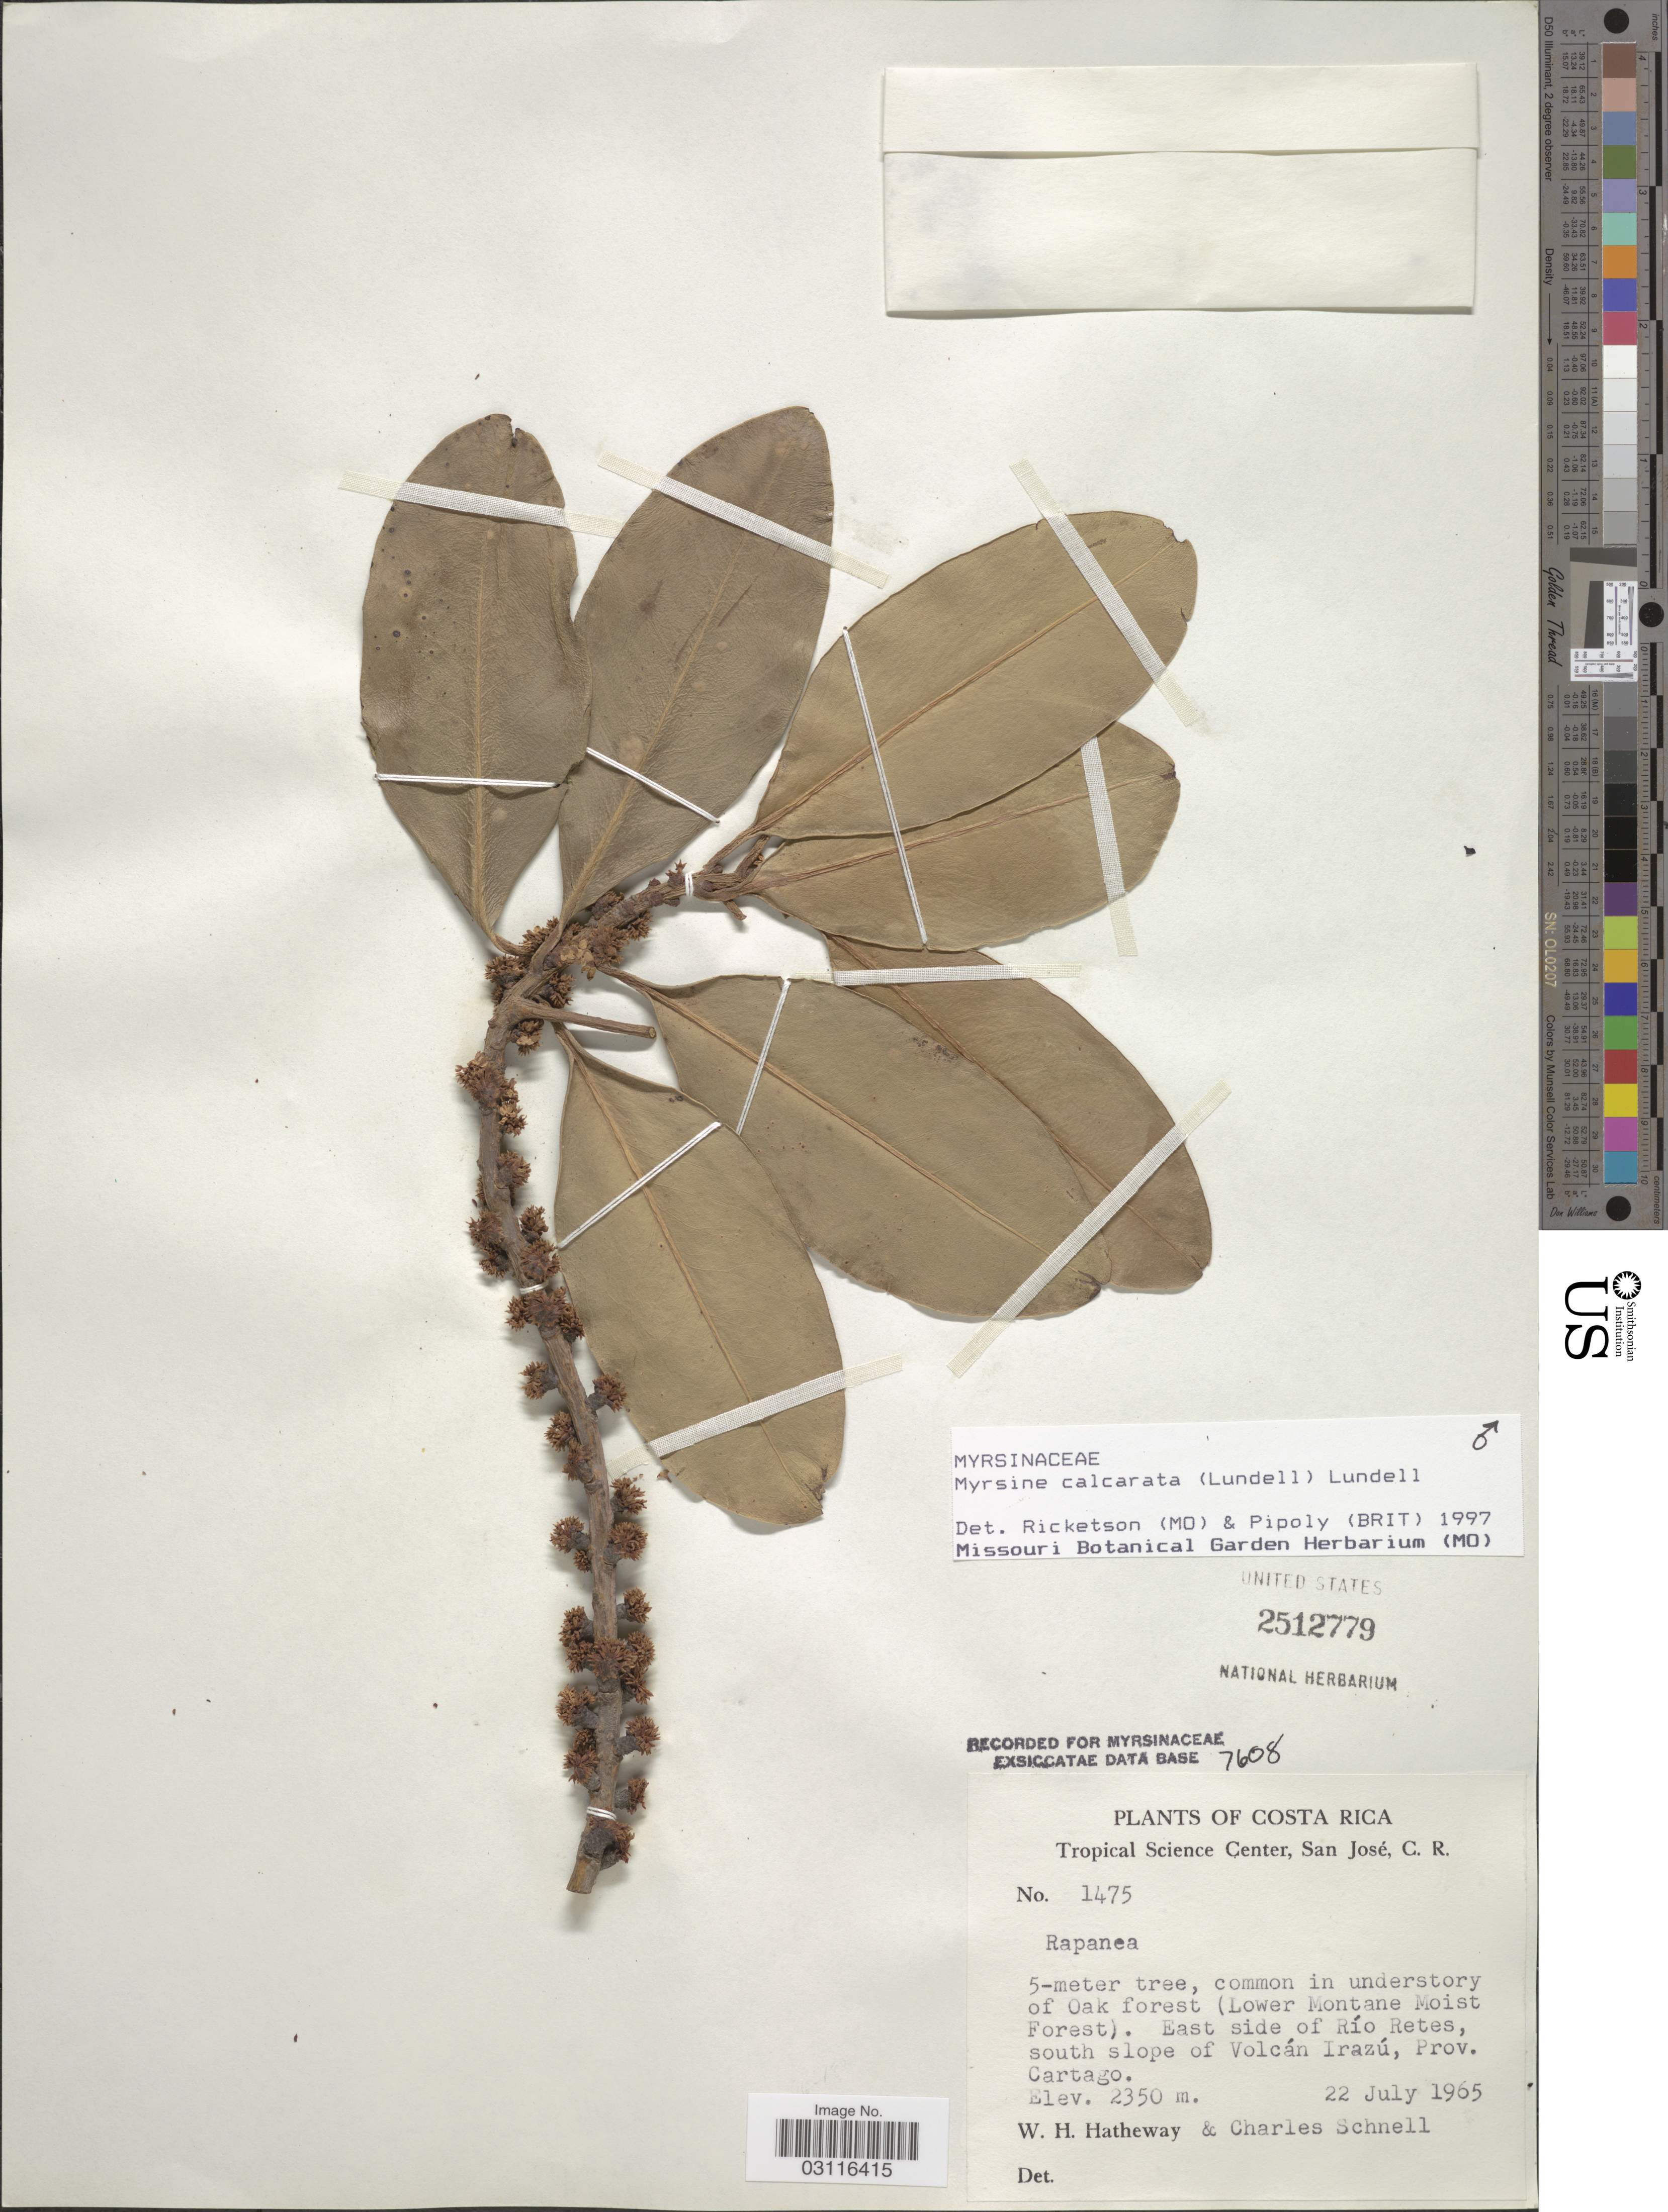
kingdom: Plantae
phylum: Tracheophyta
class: Magnoliopsida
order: Ericales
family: Primulaceae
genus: Myrsine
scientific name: Myrsine calcarata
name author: (Lundell) Ricketson & Pipoly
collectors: W. H. Hatheway & C. Schnell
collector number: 1475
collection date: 1965-07-22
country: Costa Rica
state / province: Cartago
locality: Tropical Science Center,San José, C. R. [unsure placement] East side of Río Retes, south slope of Volcán Irazú, Prov. Cartago.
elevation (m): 2350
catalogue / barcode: US 2512779